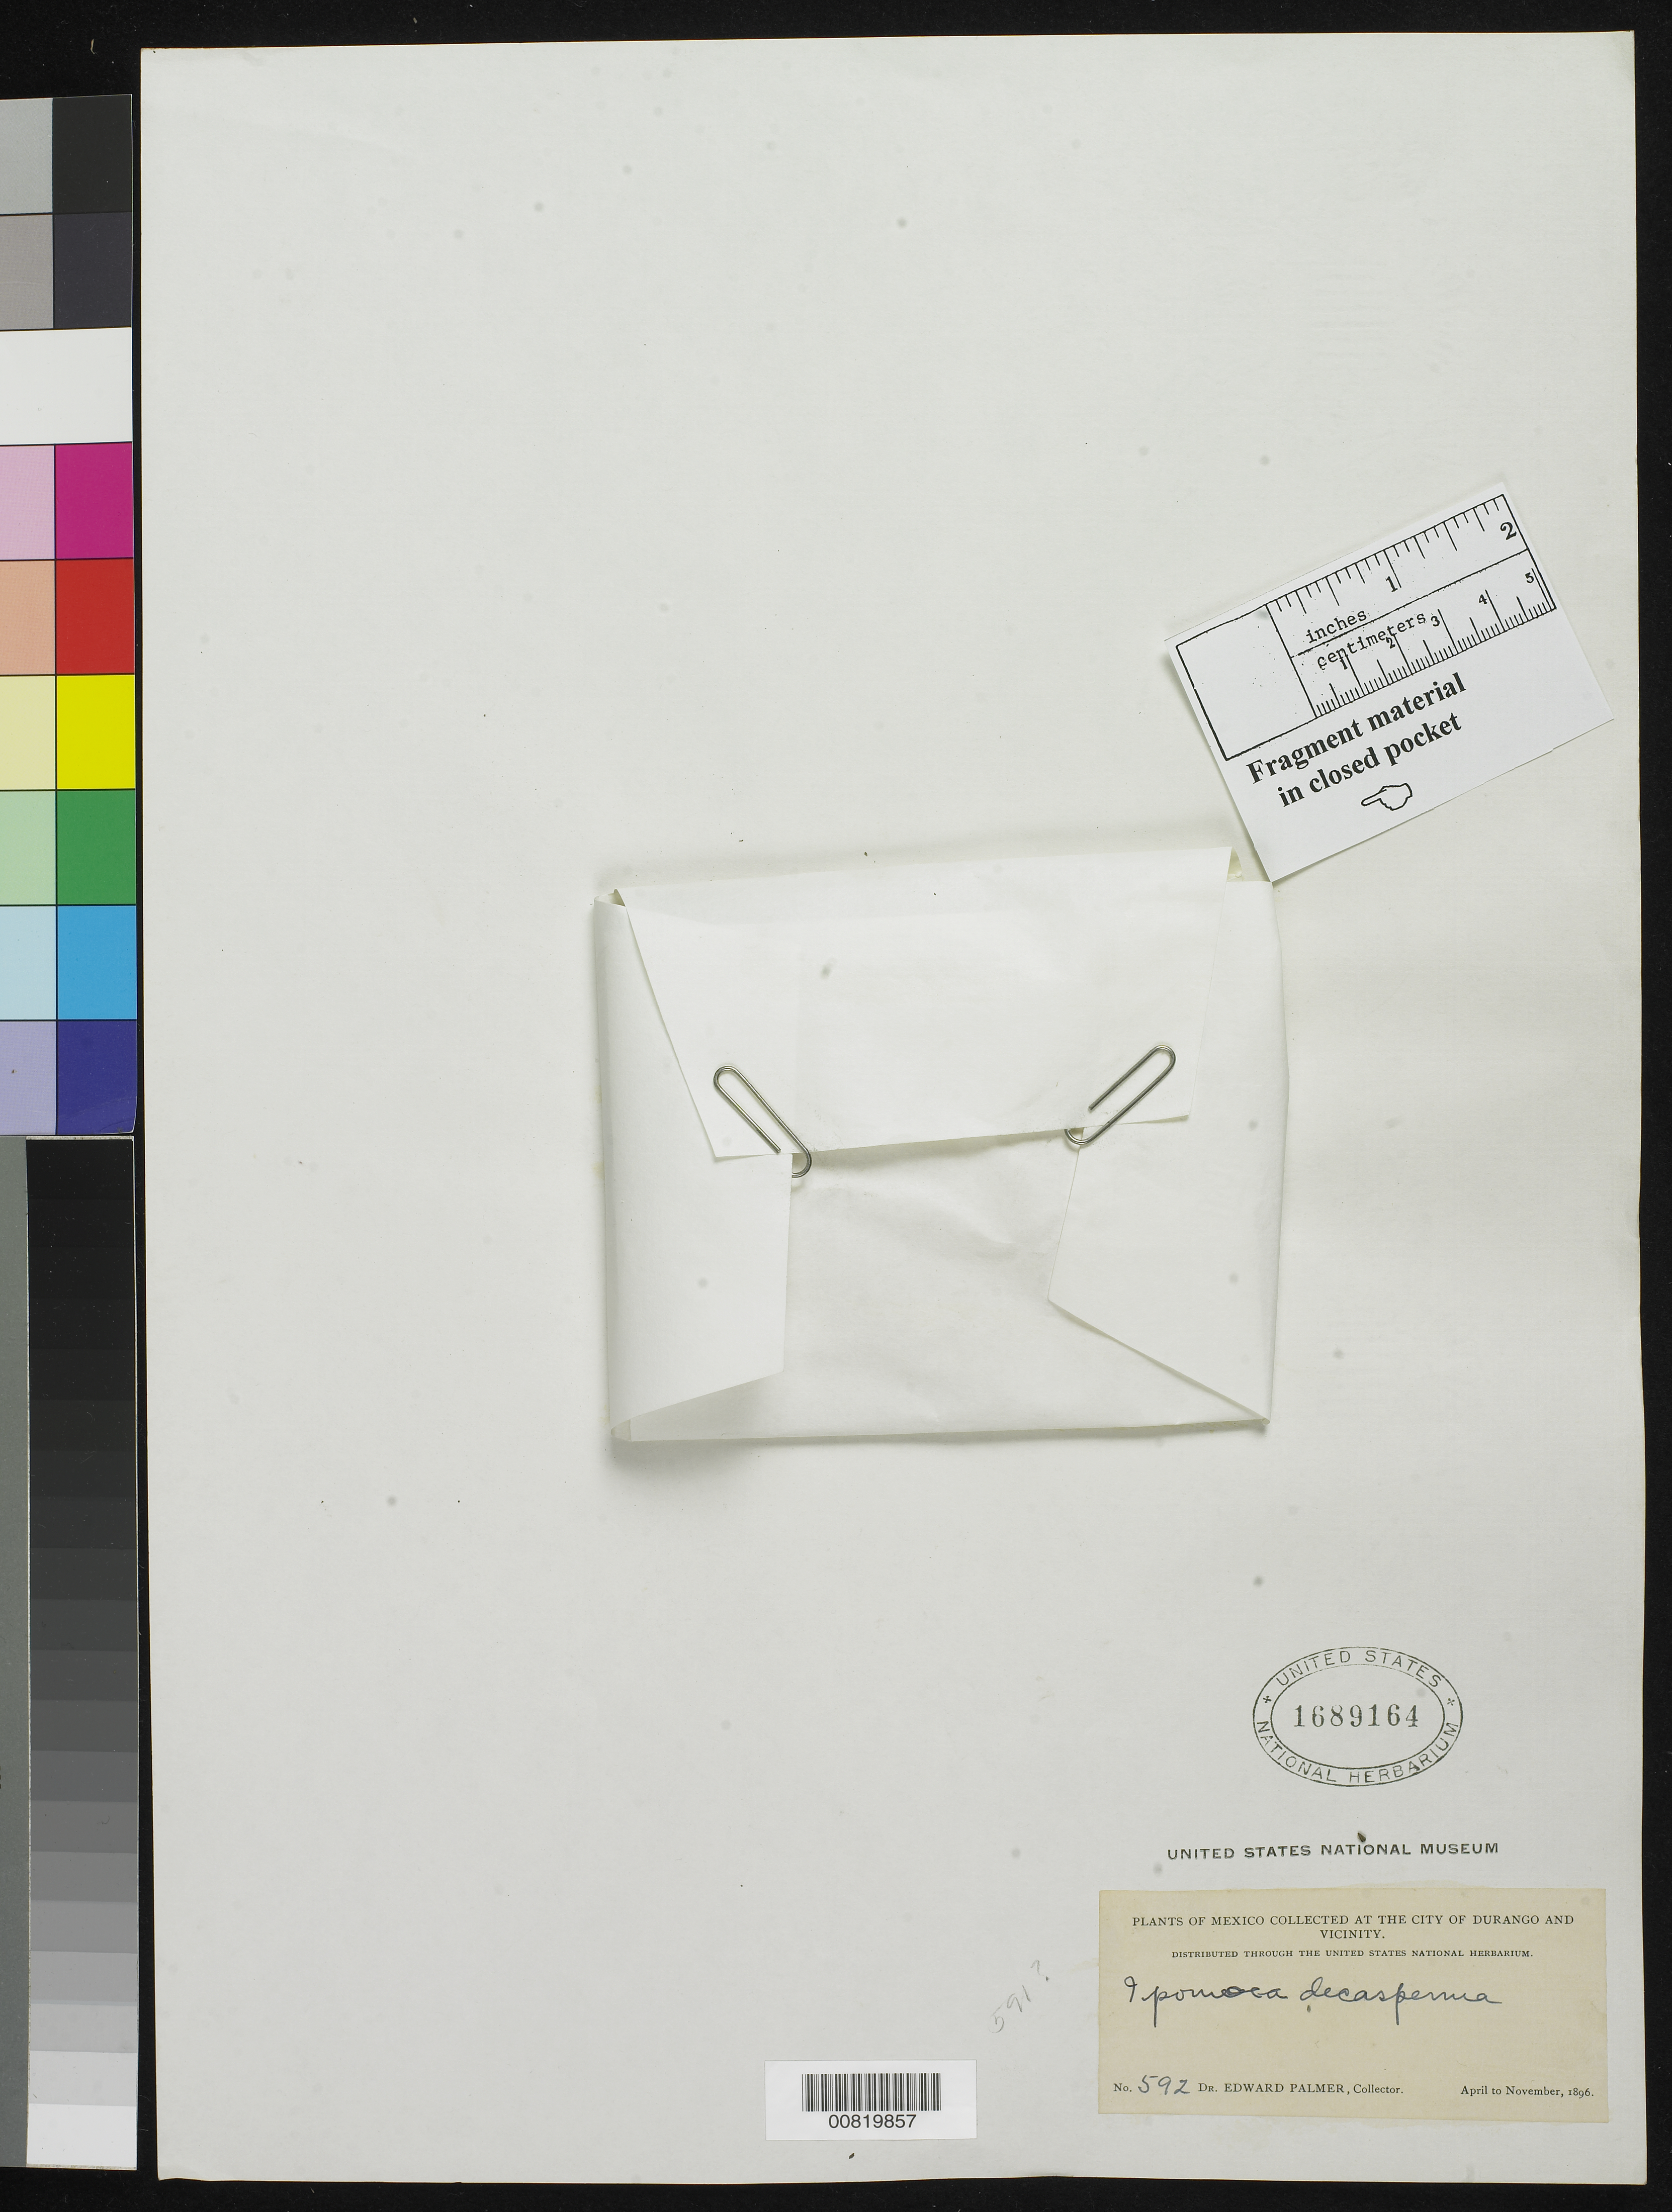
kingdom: Plantae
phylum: Tracheophyta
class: Magnoliopsida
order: Solanales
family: Convolvulaceae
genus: Ipomoea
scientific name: Ipomoea decasperma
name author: Hallier f.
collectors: E. Palmer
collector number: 592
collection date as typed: Apr 1896 to -- Nov 1896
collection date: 1896-04/1896-11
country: Mexico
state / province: Durango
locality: City of Durango and vicinity.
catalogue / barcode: US 1689164